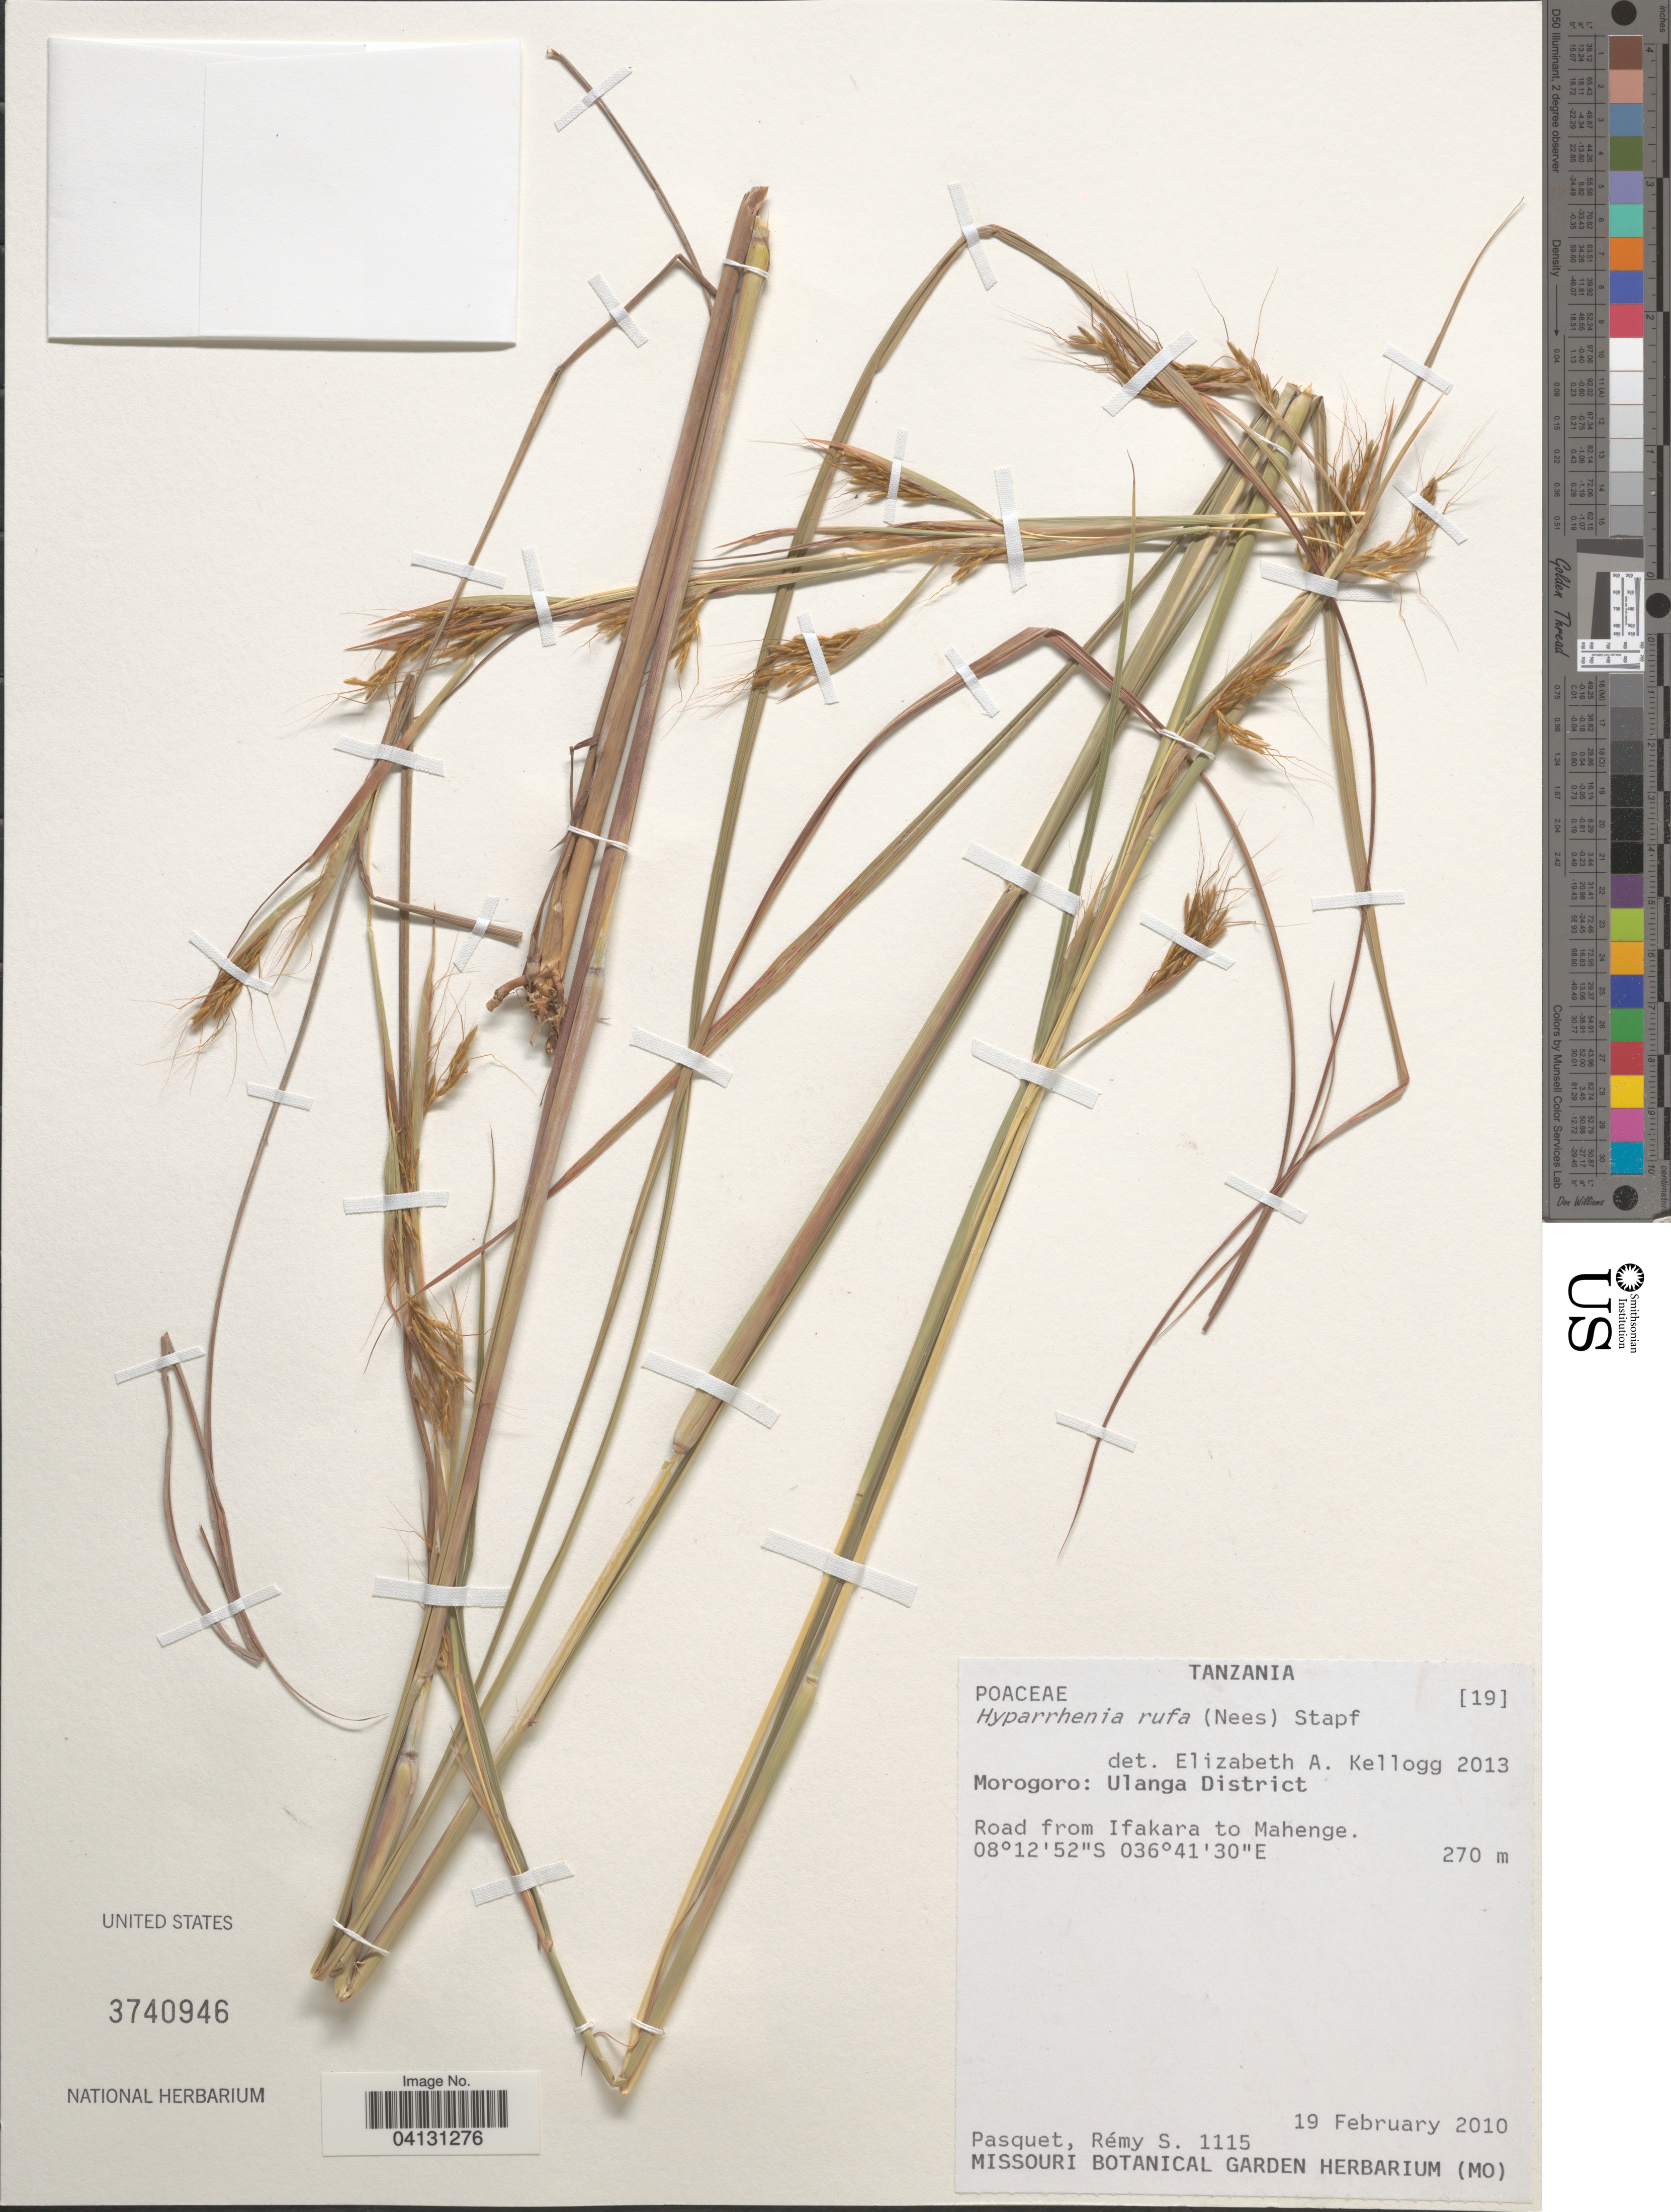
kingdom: Plantae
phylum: Tracheophyta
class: Liliopsida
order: Poales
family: Poaceae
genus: Hyparrhenia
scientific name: Hyparrhenia rufa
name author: (Nees) Stapf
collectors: R. Pasquet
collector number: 1115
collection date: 2010-02-19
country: Tanzania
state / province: Morogoro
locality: Ulanga District. Road from Ifakara to Mahenge.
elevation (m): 270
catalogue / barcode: US 3740946